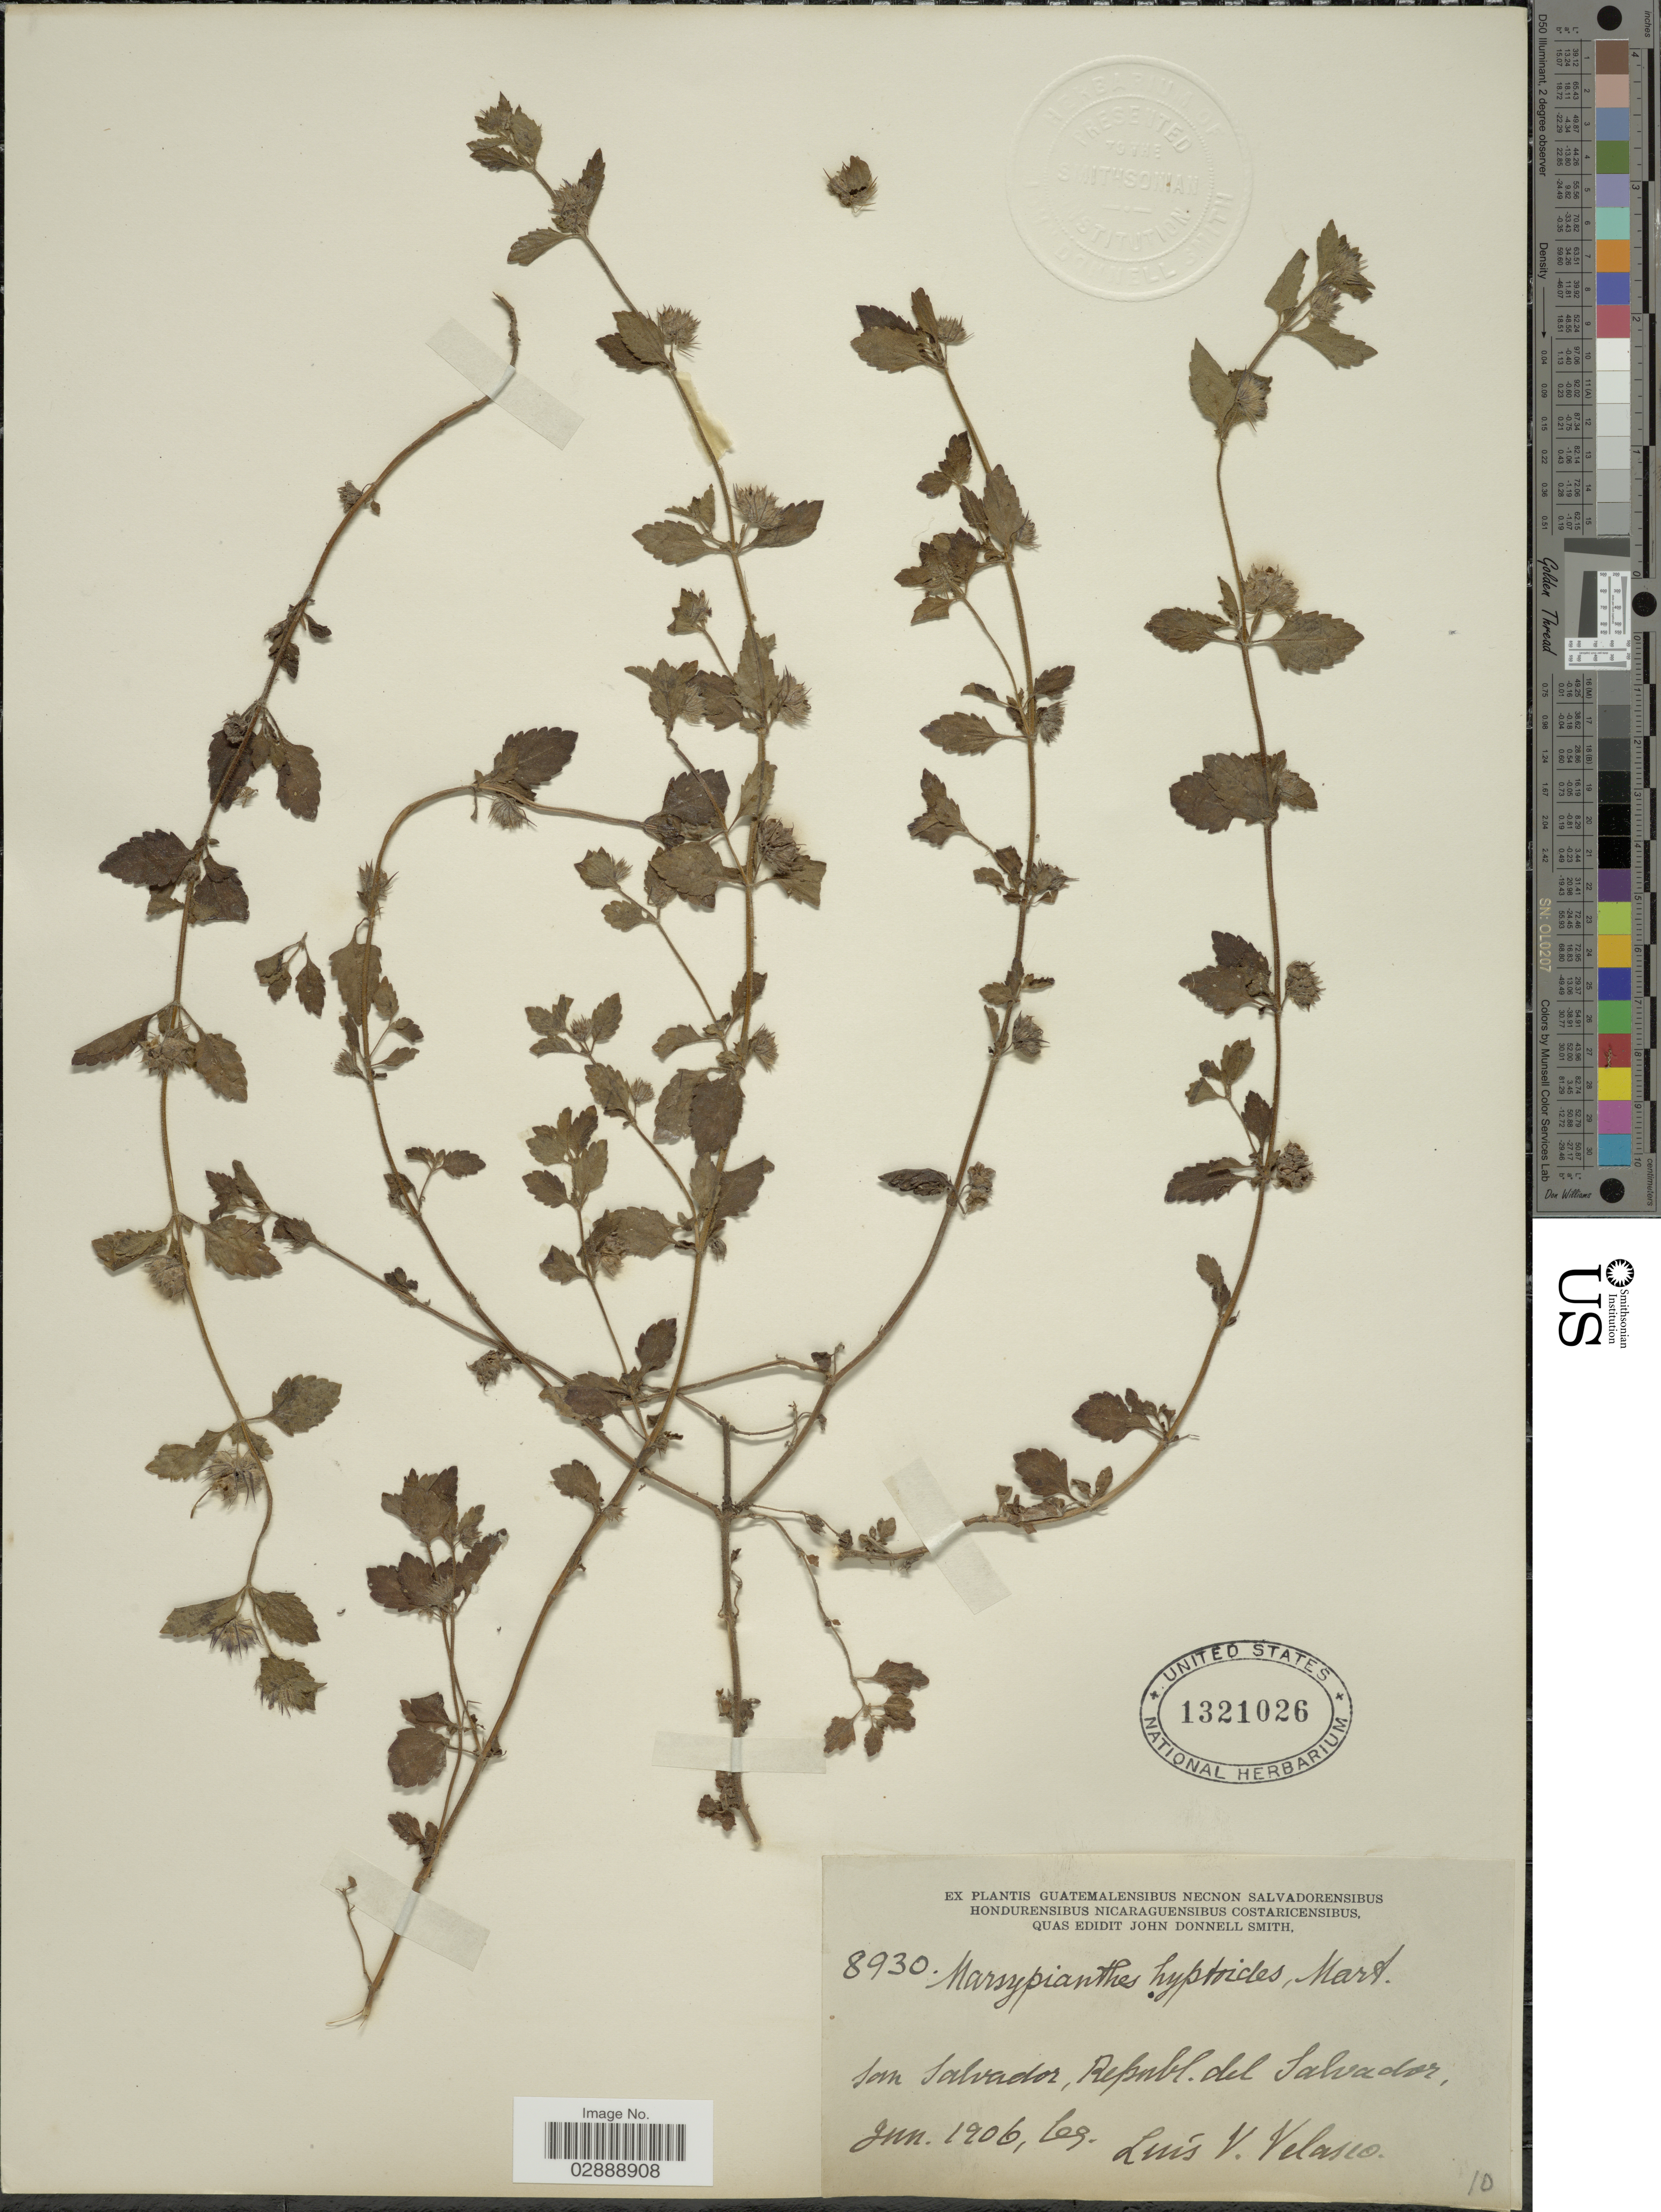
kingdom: Plantae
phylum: Tracheophyta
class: Magnoliopsida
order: Lamiales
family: Lamiaceae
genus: Marsypianthes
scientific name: Marsypianthes chamaedrys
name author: (Vahl) Kuntze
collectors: L. Velasco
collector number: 8930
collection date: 1906-06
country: El Salvador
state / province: San Salvador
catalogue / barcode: US 1321026